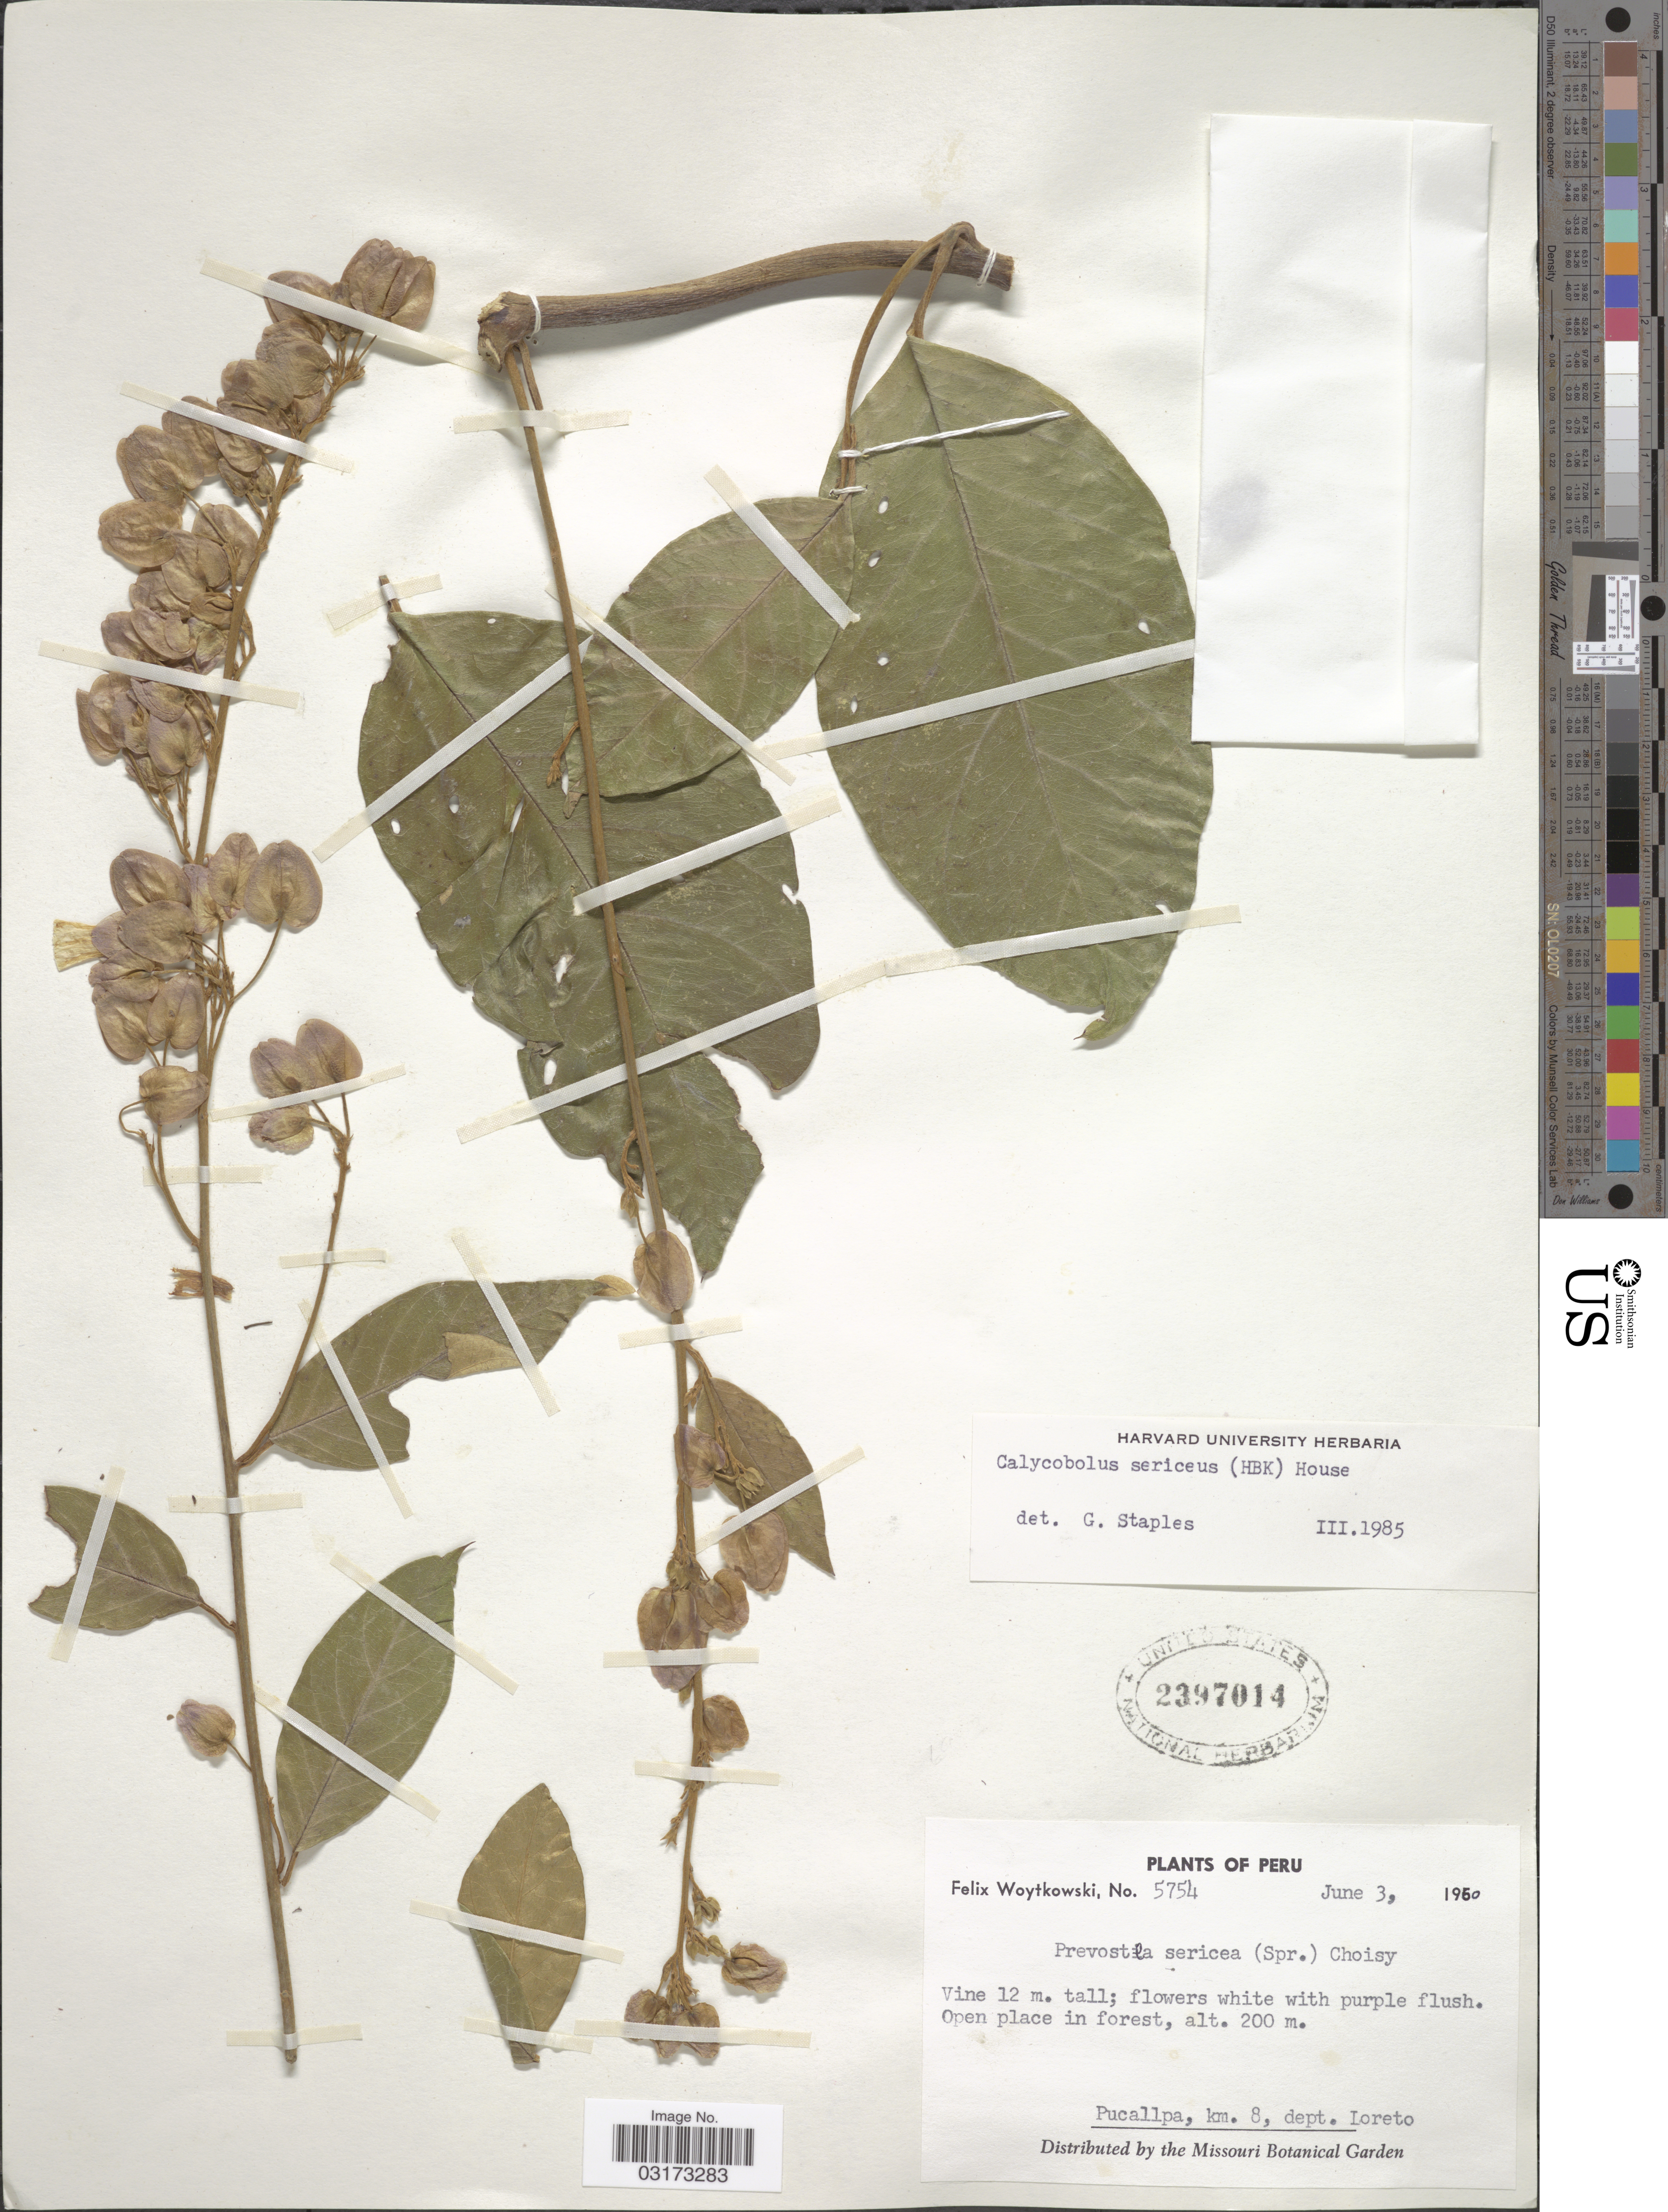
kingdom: Plantae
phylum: Tracheophyta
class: Magnoliopsida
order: Solanales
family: Convolvulaceae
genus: Calycobolus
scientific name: Calycobolus sericeus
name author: (Kunth) House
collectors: F. Woytkowski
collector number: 5754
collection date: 1960-06-03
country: Peru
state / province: Loreto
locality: Pucallpa, km. 8, dept. Loreto.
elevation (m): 200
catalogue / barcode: US 2397014